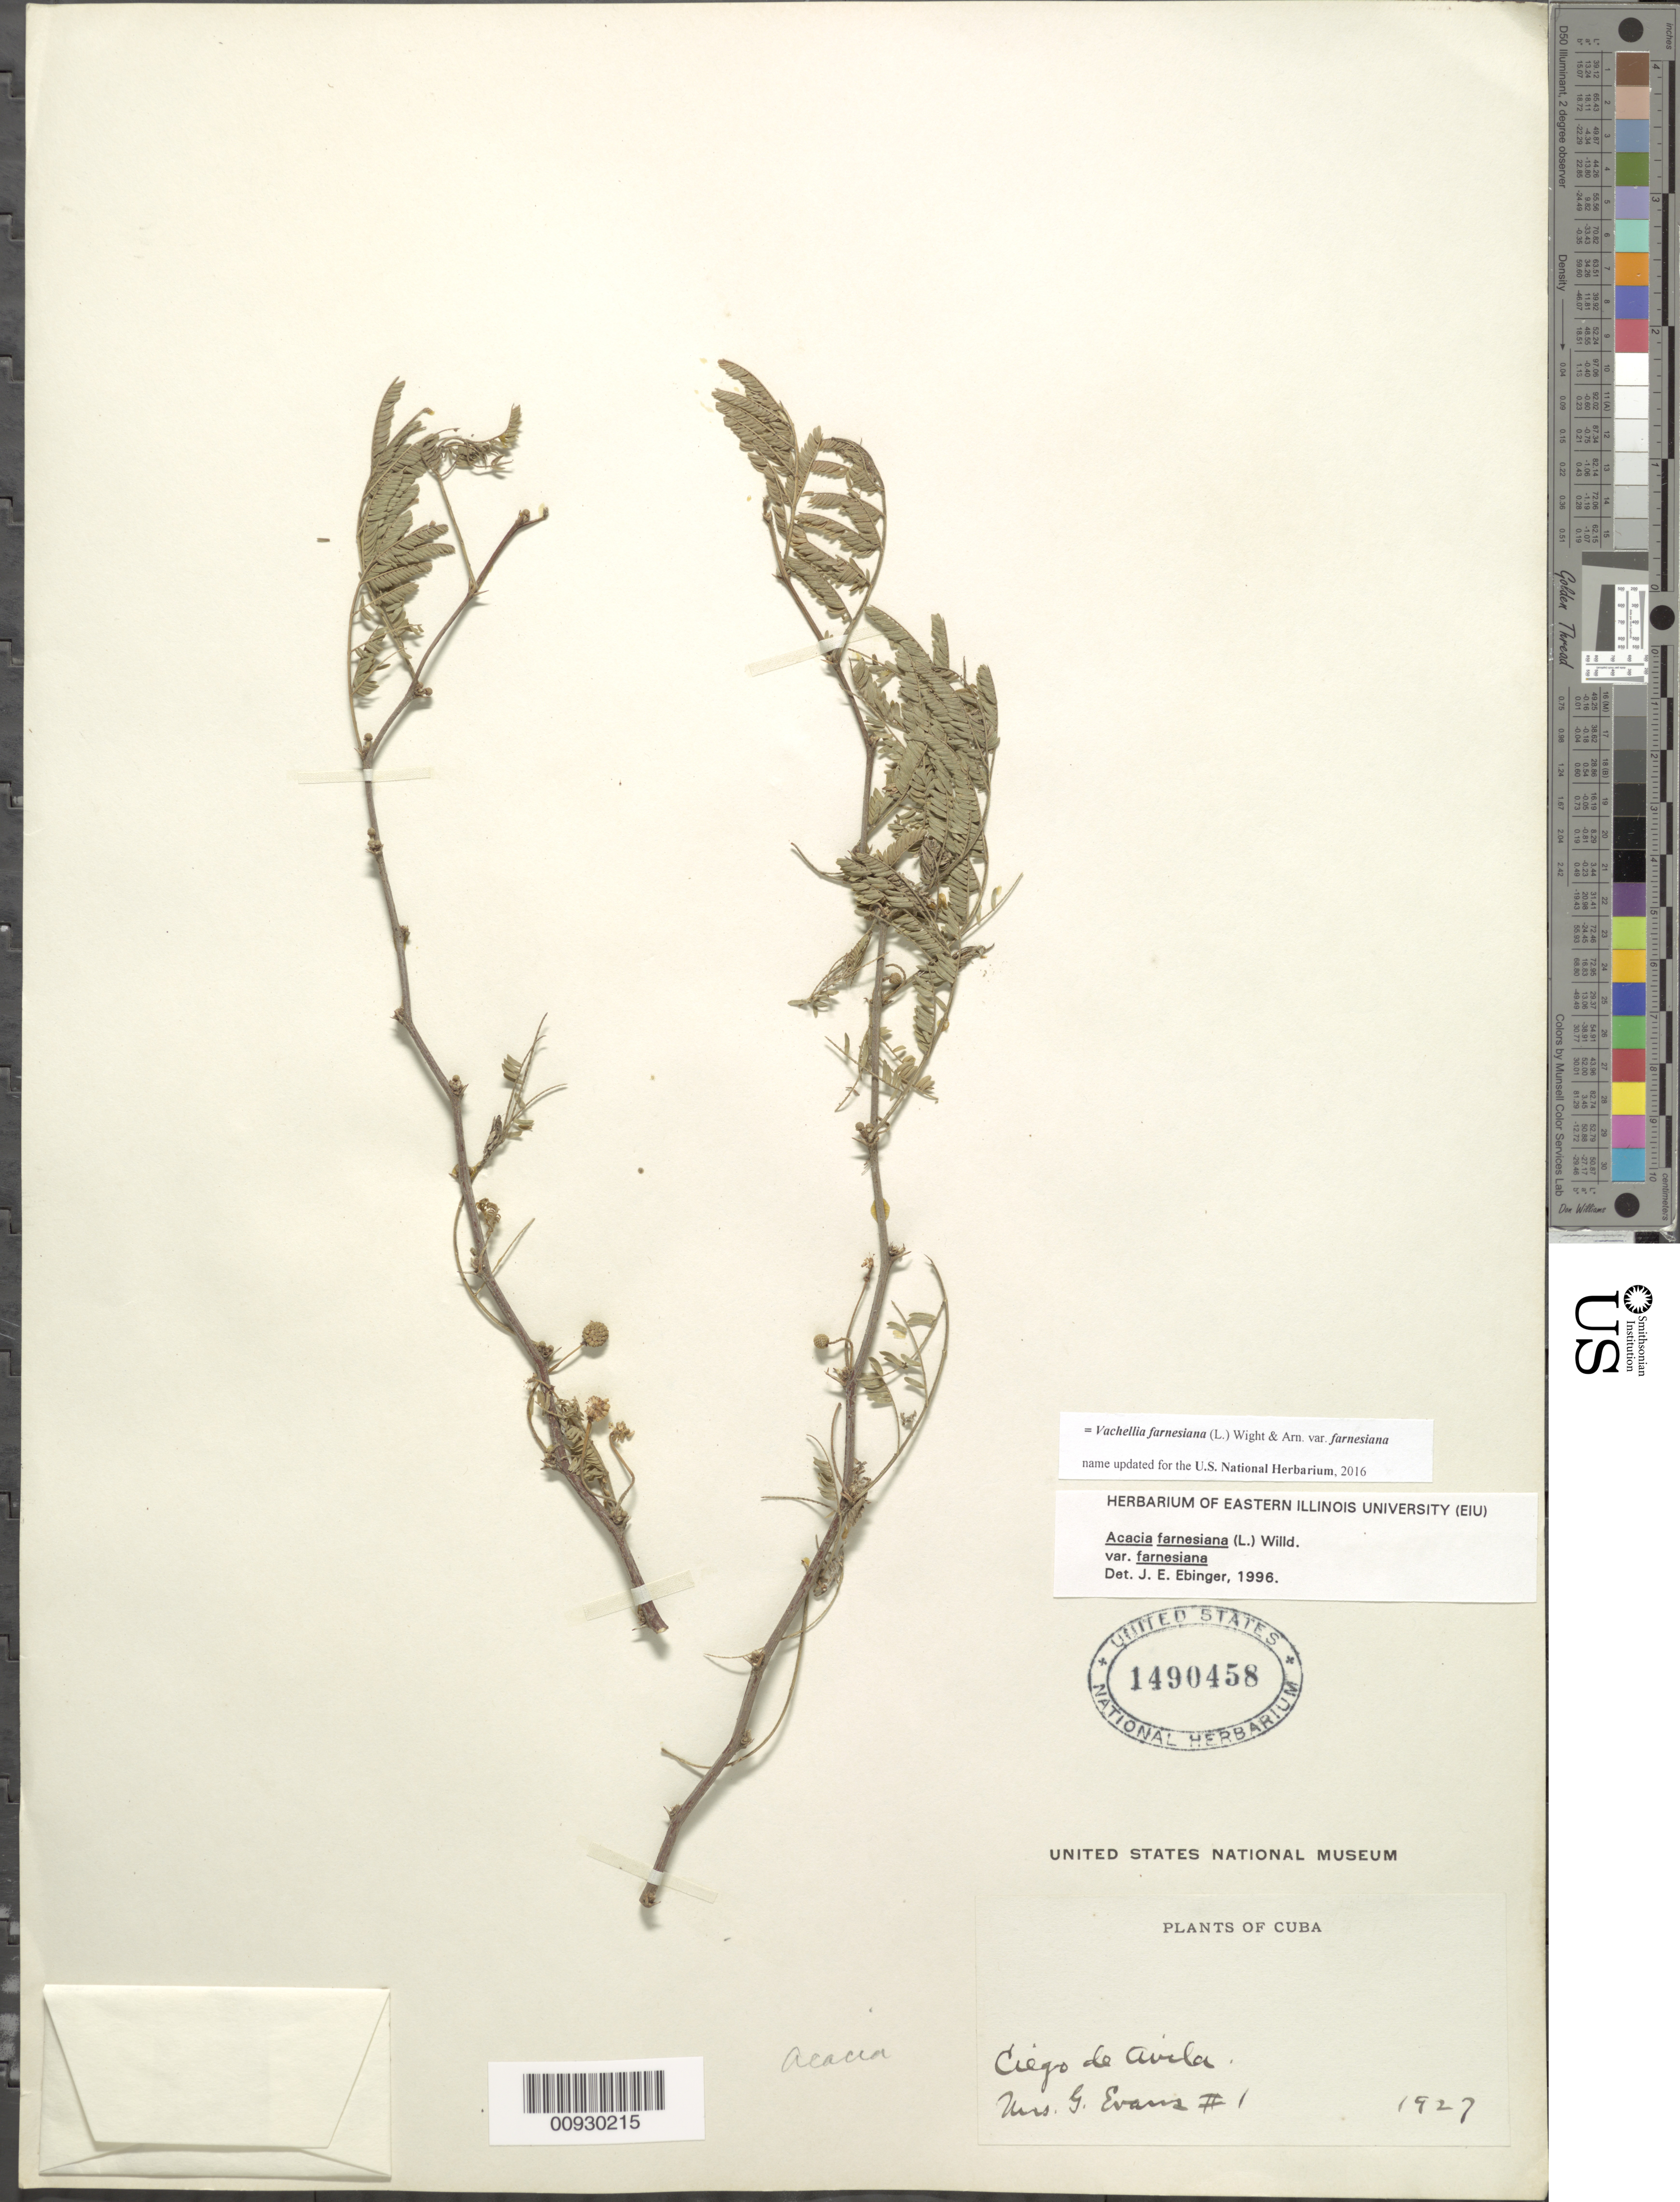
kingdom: Plantae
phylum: Tracheophyta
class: Magnoliopsida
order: Fabales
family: Fabaceae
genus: Vachellia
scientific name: Vachellia farnesiana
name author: (L.) Wight & Arn.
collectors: G. Evans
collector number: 1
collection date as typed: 1927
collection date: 1927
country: Cuba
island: Cuba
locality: Ciego de Avila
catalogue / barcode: US 1490458